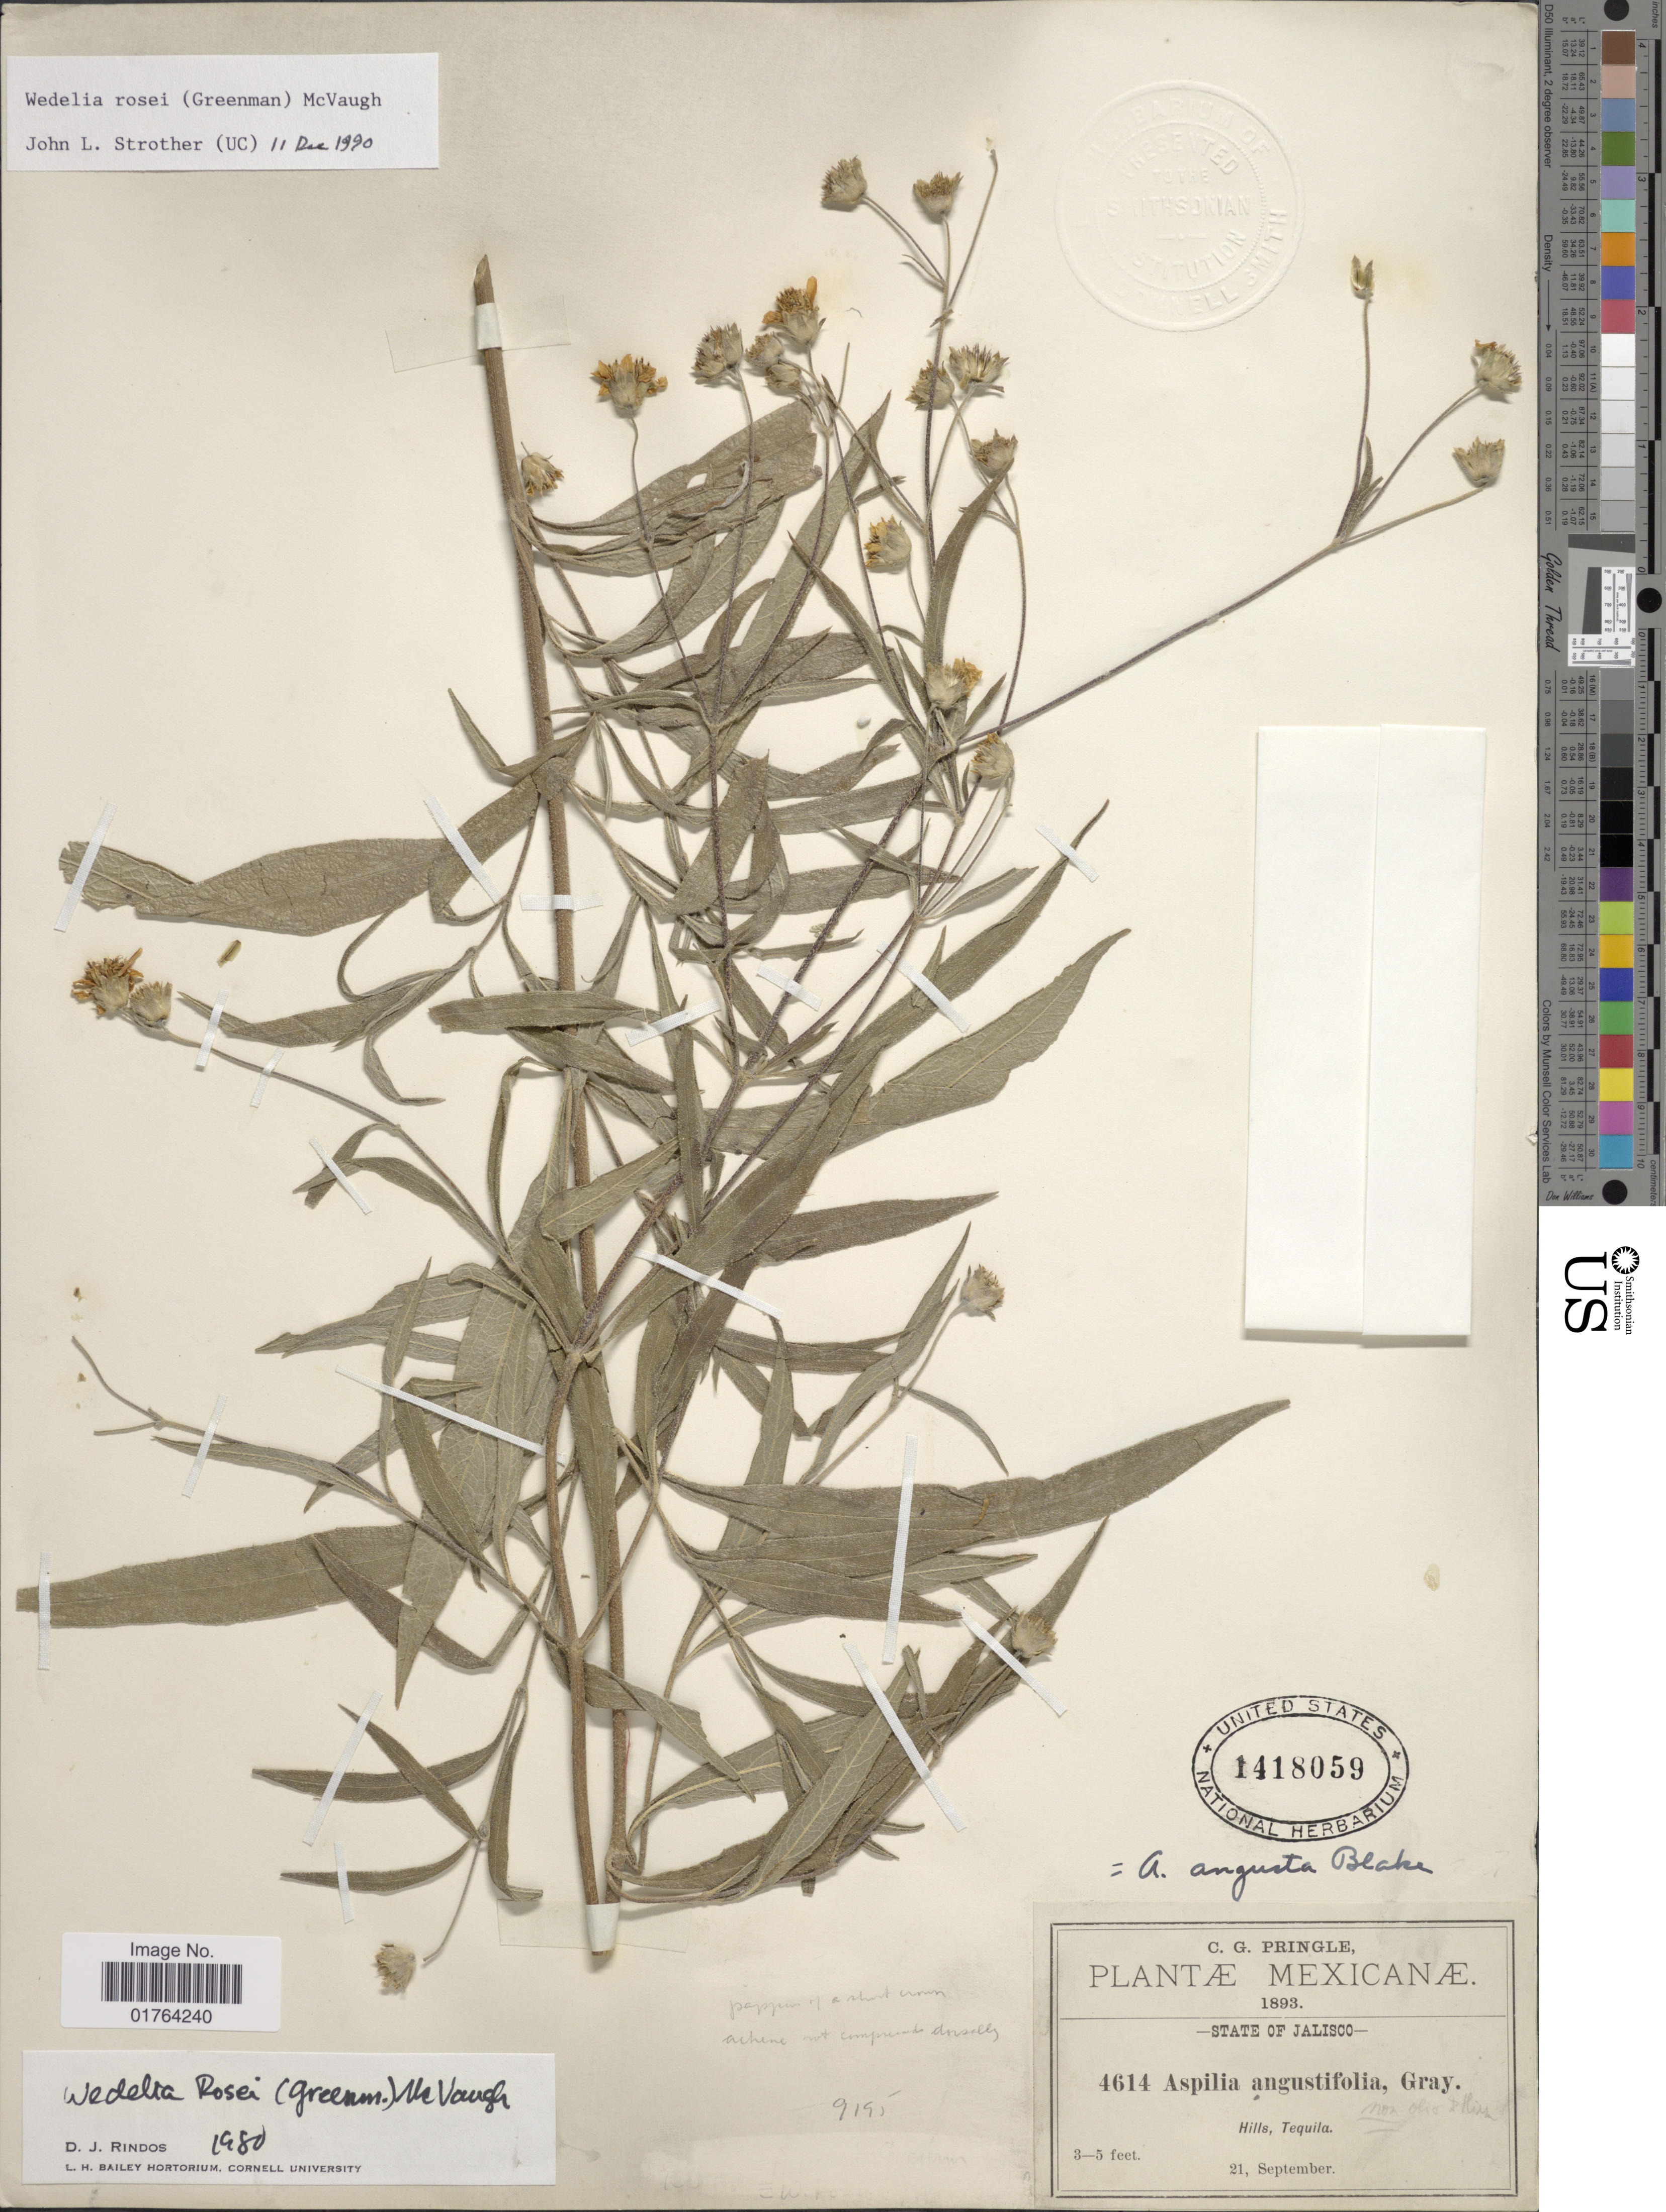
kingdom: Plantae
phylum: Tracheophyta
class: Magnoliopsida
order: Asterales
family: Asteraceae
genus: Wedelia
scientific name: Wedelia rosei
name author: (Greenm.) McVaugh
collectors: C. G. Pringle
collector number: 4614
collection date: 1893-09-21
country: Mexico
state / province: Jalisco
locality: State of Jalisco, Hills, Tequila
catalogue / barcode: US 1418059